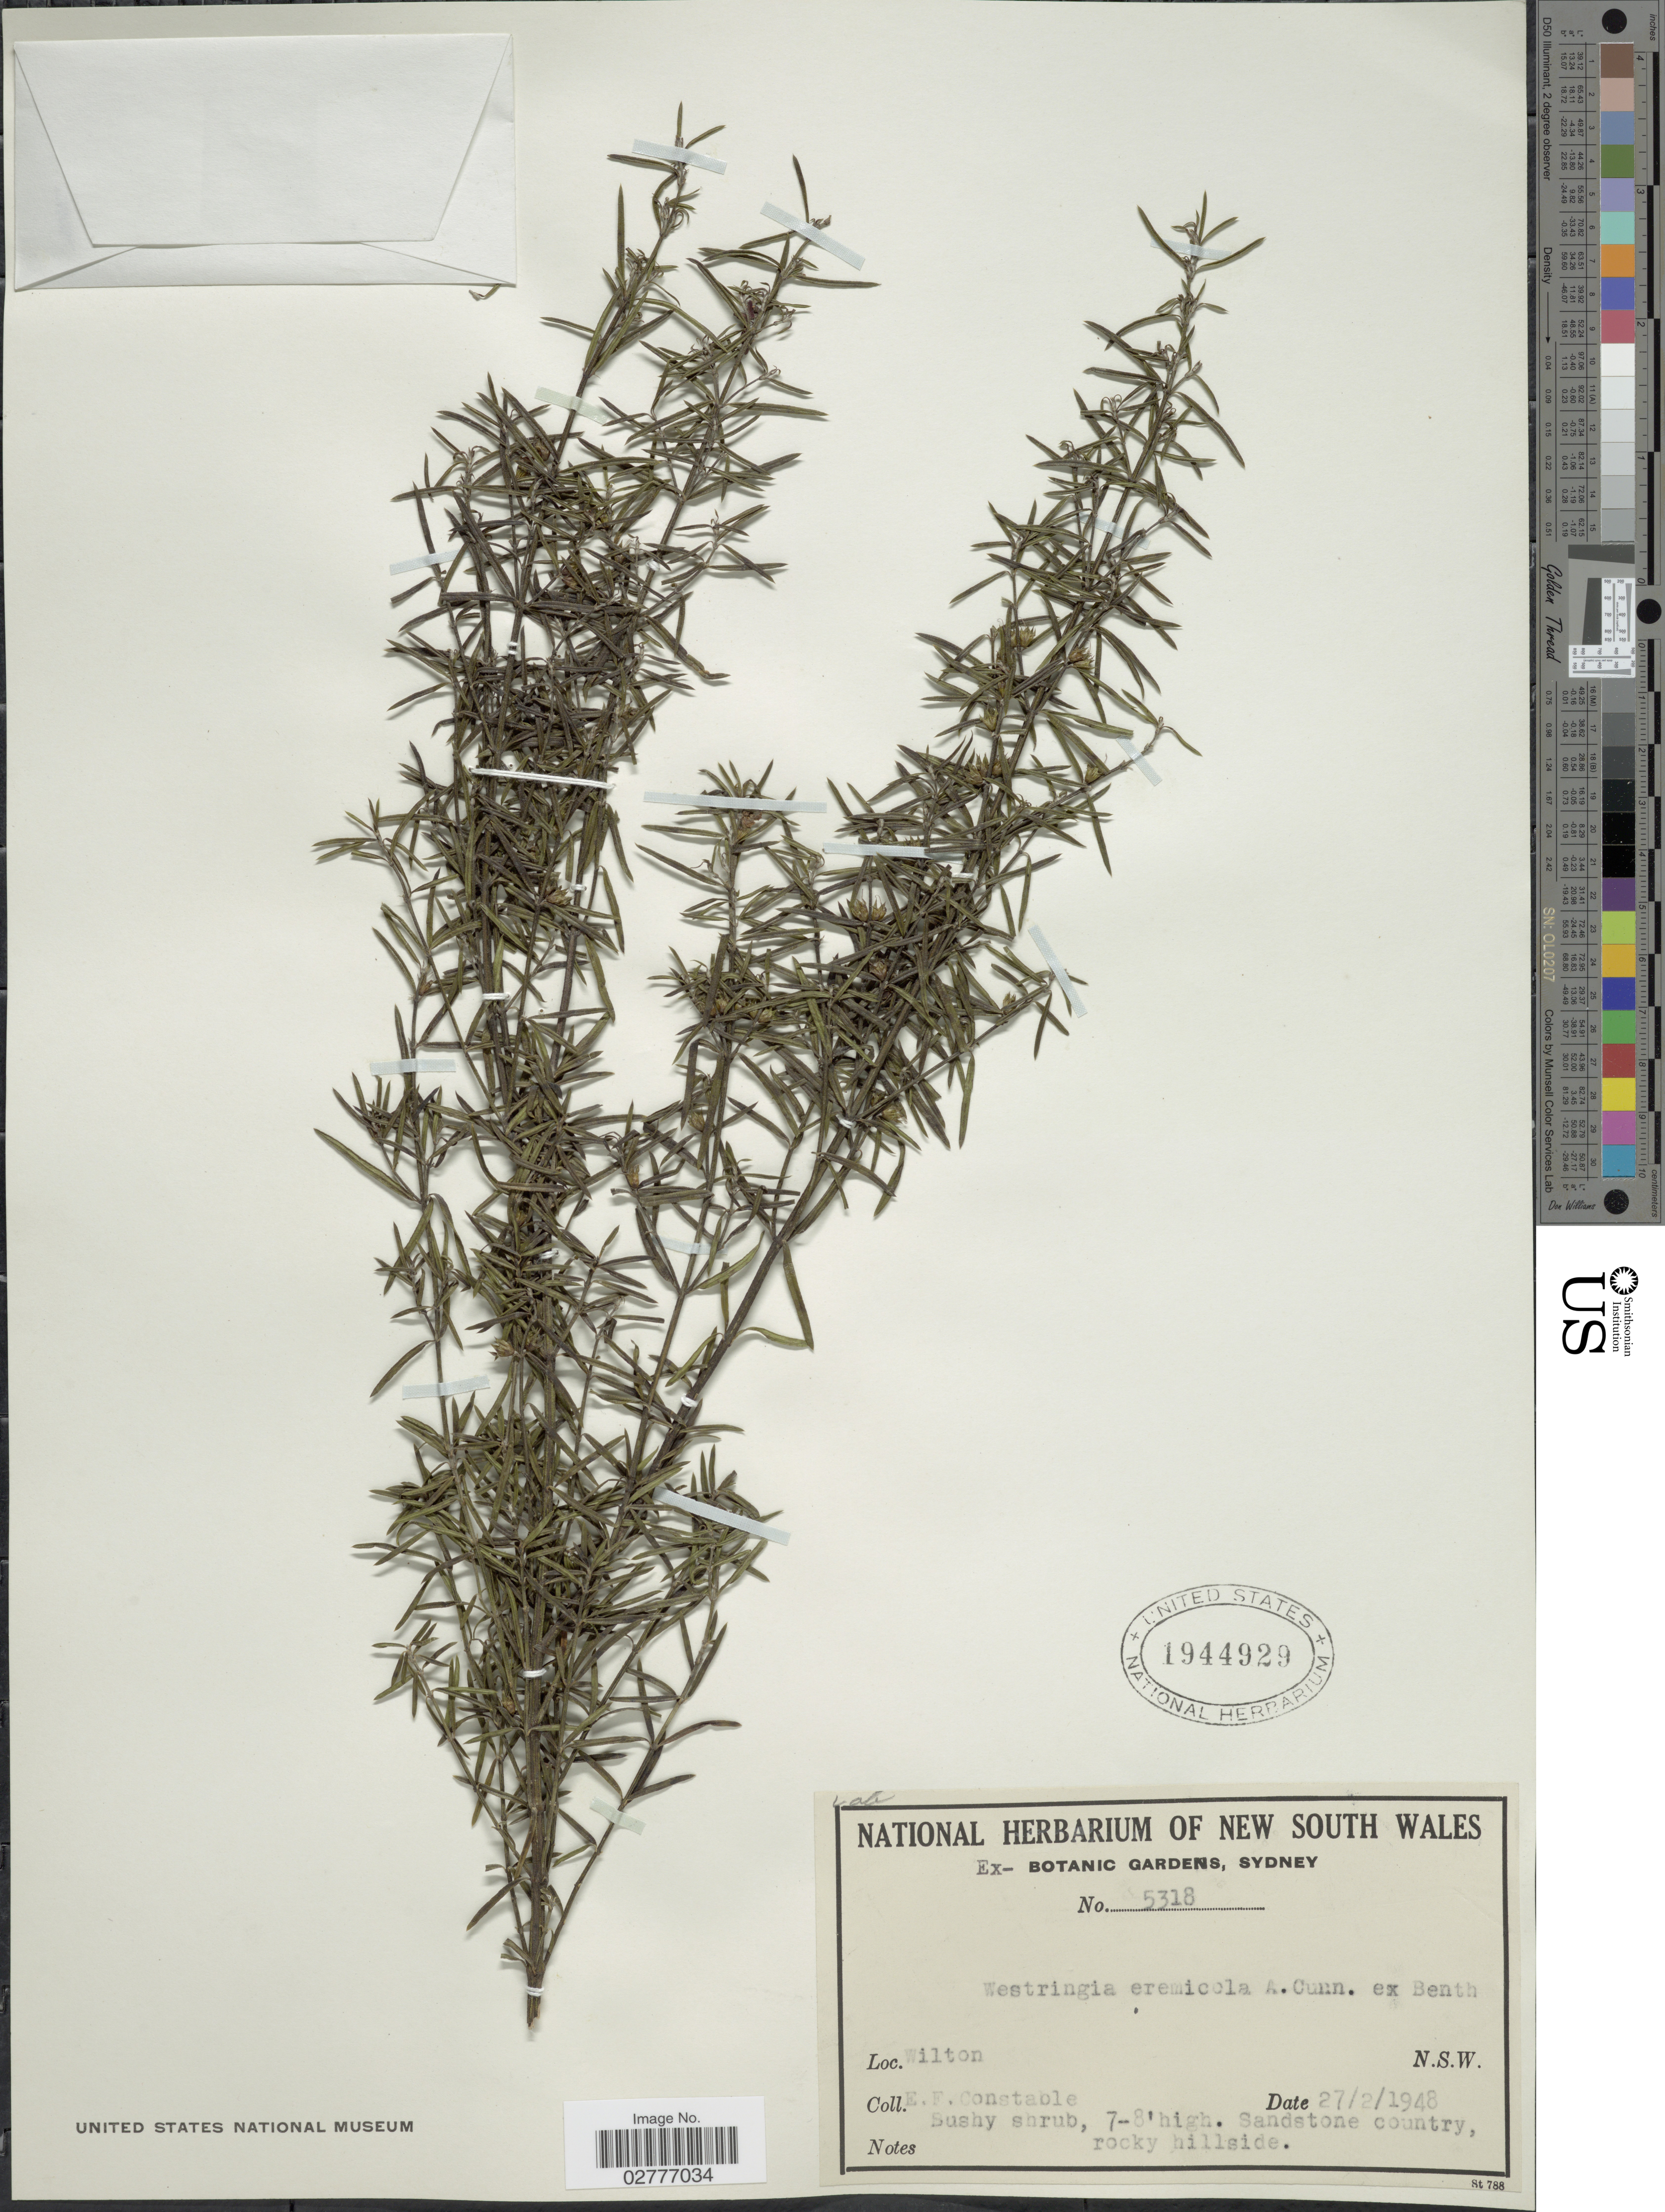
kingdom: Plantae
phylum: Tracheophyta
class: Magnoliopsida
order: Lamiales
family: Lamiaceae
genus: Westringia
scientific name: Westringia eremicola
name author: A. Cunn. ex Benth.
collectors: E. F. Constable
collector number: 5318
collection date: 1948-02-27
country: Australia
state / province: New South Wales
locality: Wilton. Sandstone country.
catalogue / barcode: US 1944929